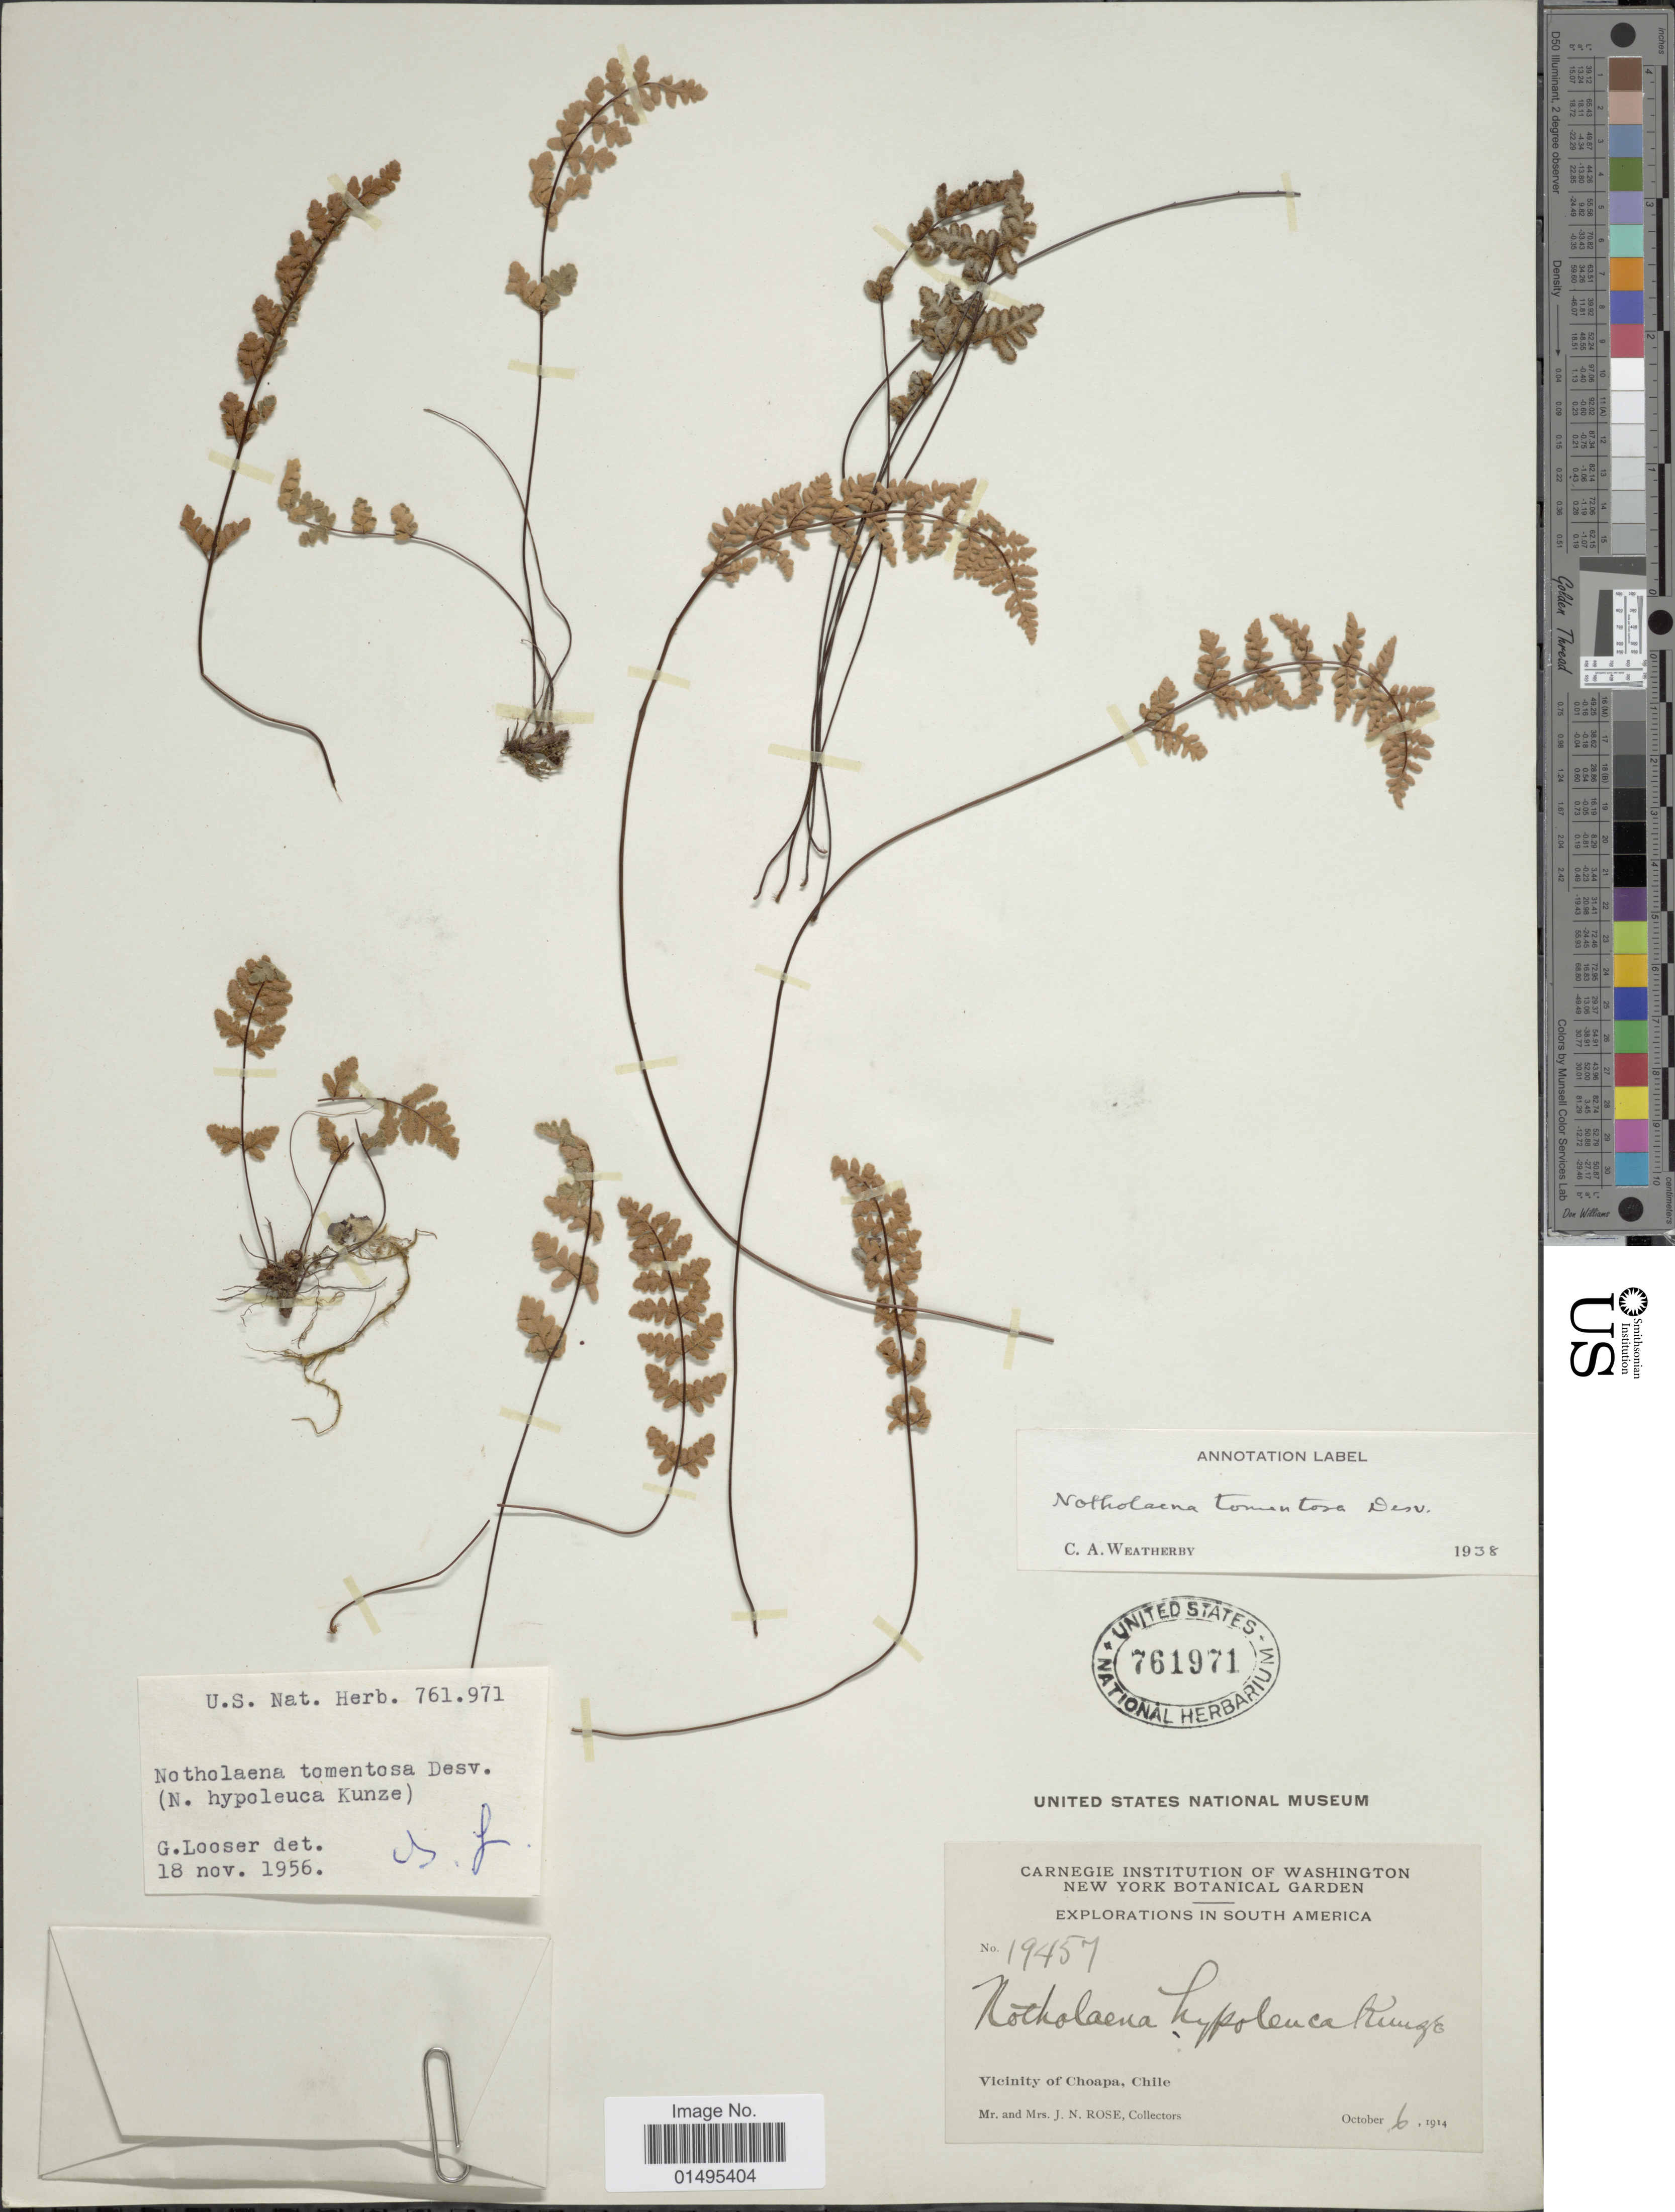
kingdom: Plantae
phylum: Tracheophyta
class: Polypodiopsida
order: Polypodiales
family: Pteridaceae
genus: Myriopteris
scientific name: Myriopteris tomentosa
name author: (Link) Fée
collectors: J. N. Rose & L. B. Rose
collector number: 19457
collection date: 1914-10-06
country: Chile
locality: Vicinity of Choapa, Chile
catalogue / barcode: US 761971